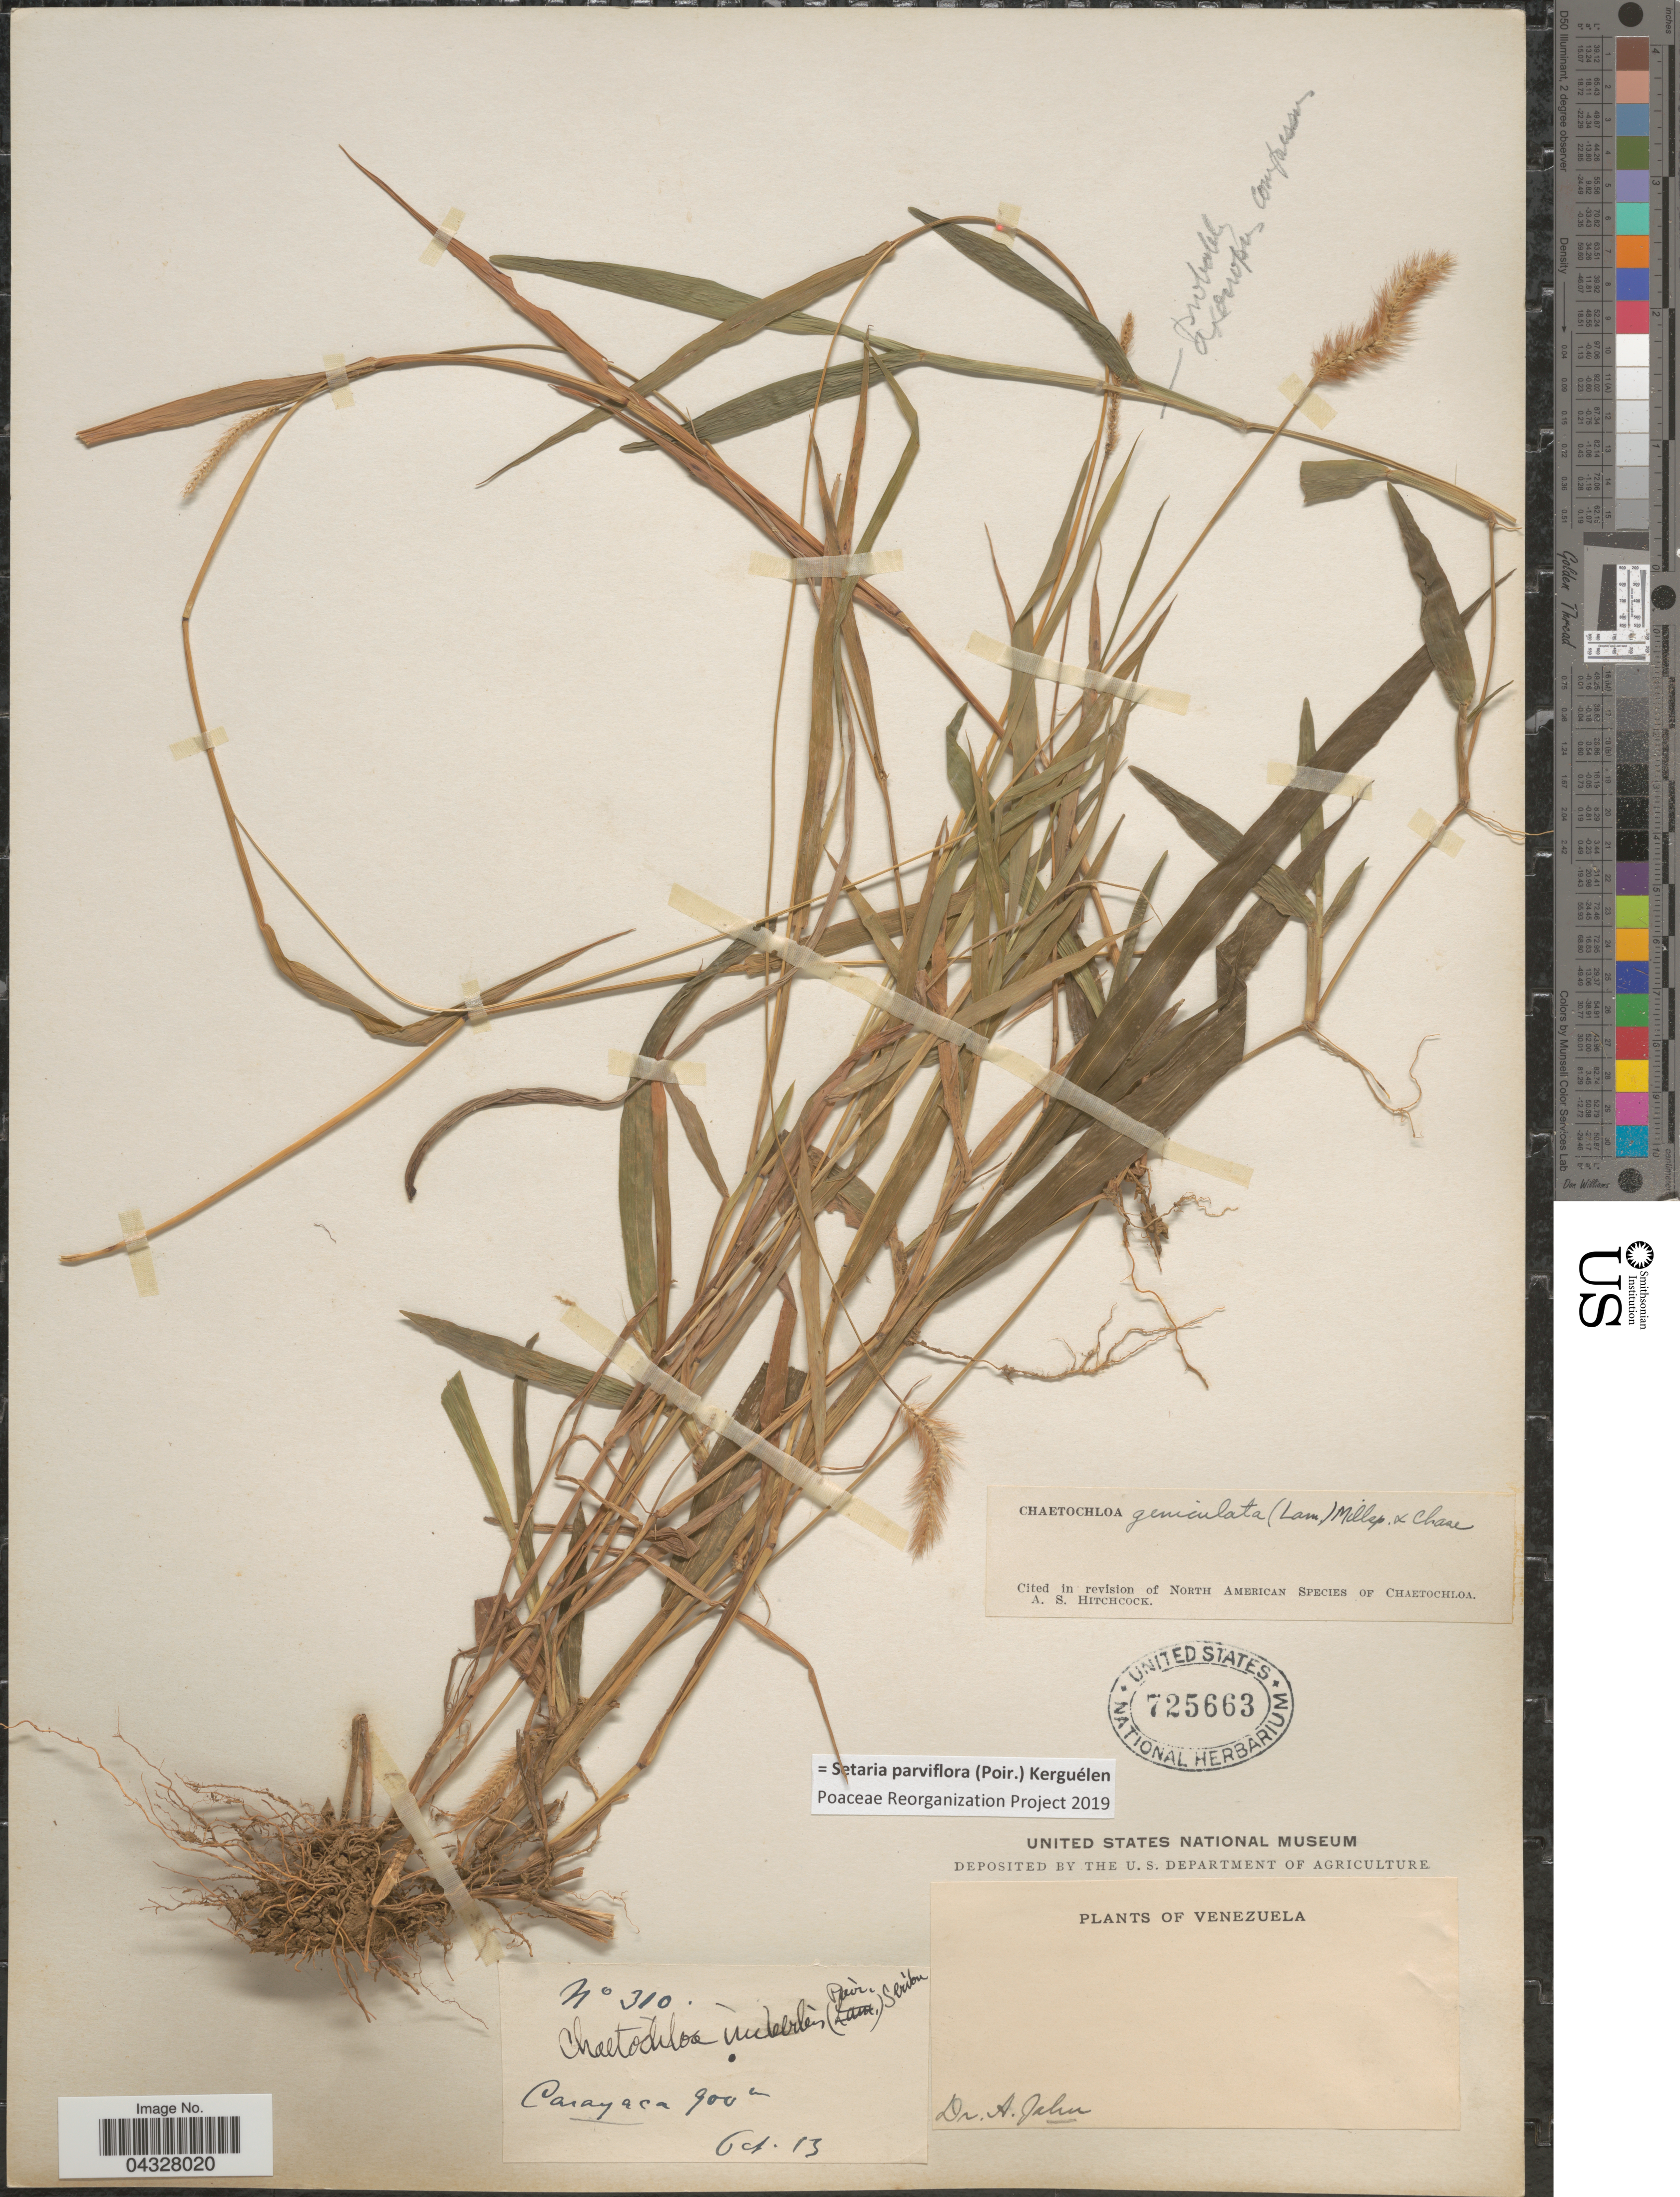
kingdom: Plantae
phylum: Tracheophyta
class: Liliopsida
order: Poales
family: Poaceae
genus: Setaria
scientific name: Setaria parviflora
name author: (Poir.) Kerguélen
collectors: A. John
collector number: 310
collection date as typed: Transcribed d/m/y: /10/13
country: Venezuela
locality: Carayaca.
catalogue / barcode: US 725663